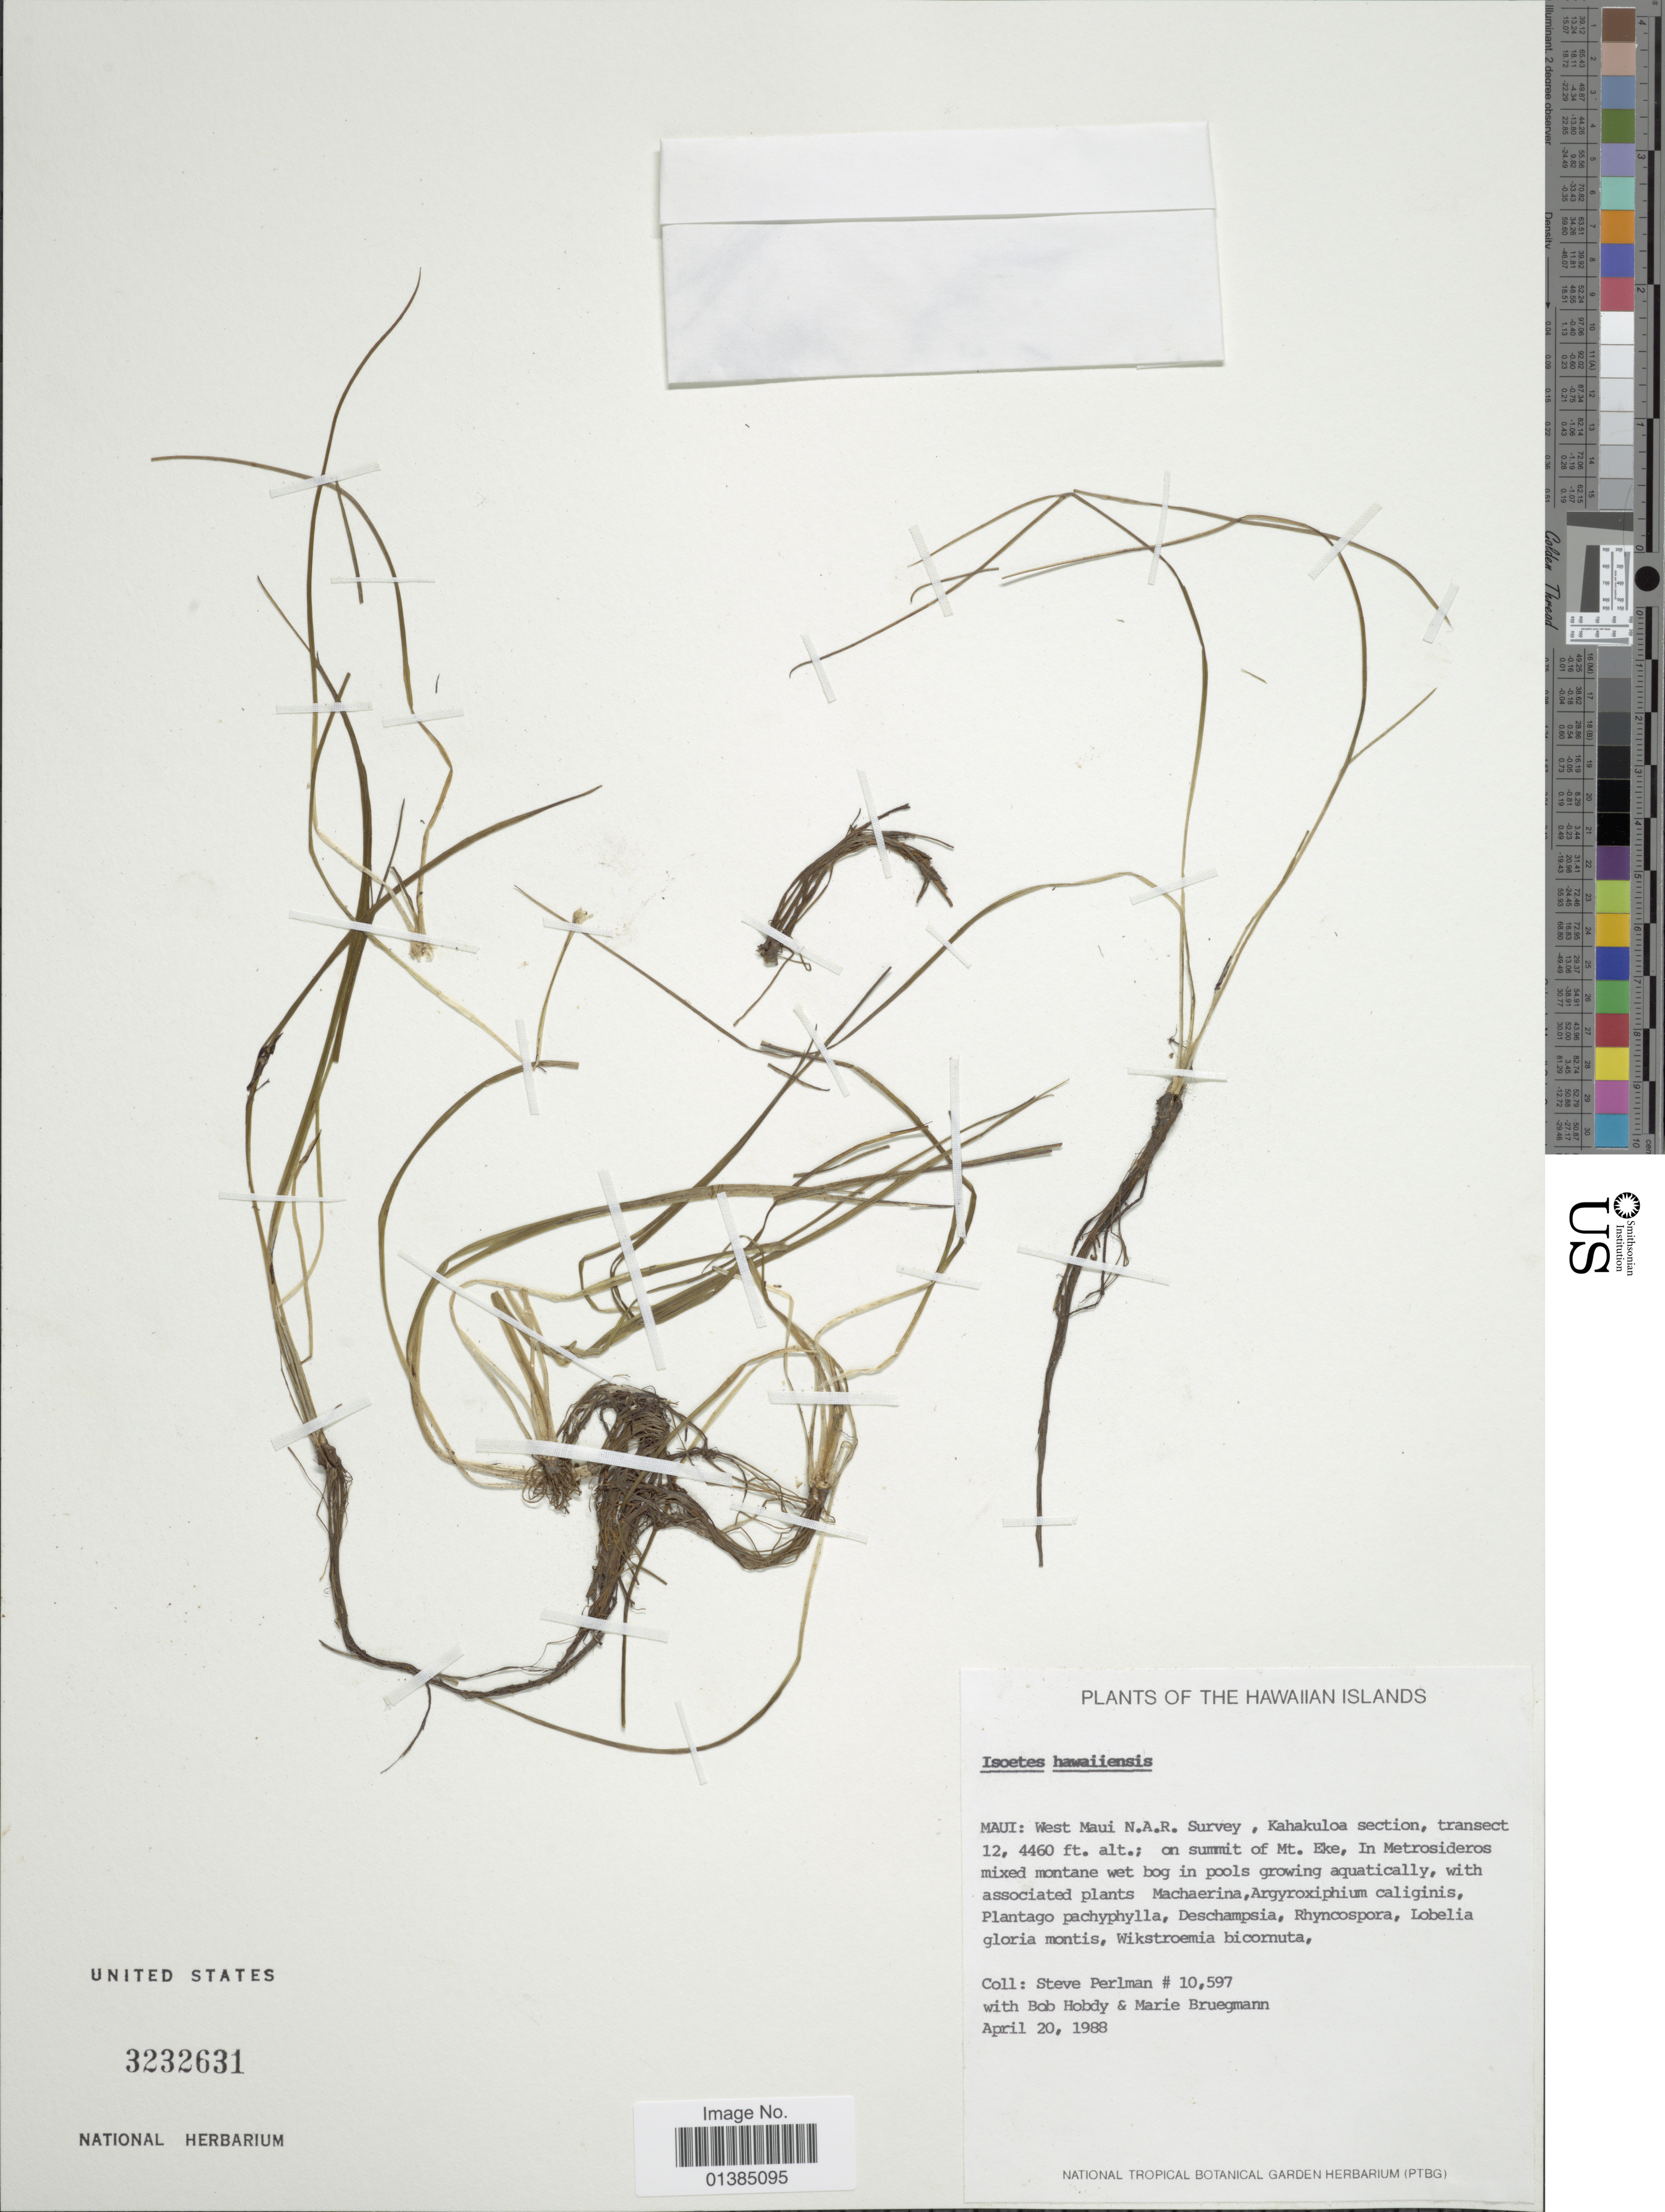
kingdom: Plantae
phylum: Tracheophyta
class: Lycopodiopsida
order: Isoetales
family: Isoetaceae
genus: Isoetes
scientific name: Isoetes hawaiiensis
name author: W.C. Taylor & W.H. Wagner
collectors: S. P. Perlman, B. Hobdy & M. Bruegmann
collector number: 10597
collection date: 1988-04-20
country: United States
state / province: Hawaii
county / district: Maui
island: Maui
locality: West Maui N.A.R. Survey, Kahakuloa section; on summit of Mt. Eke.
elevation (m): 37935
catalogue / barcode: US 3232631